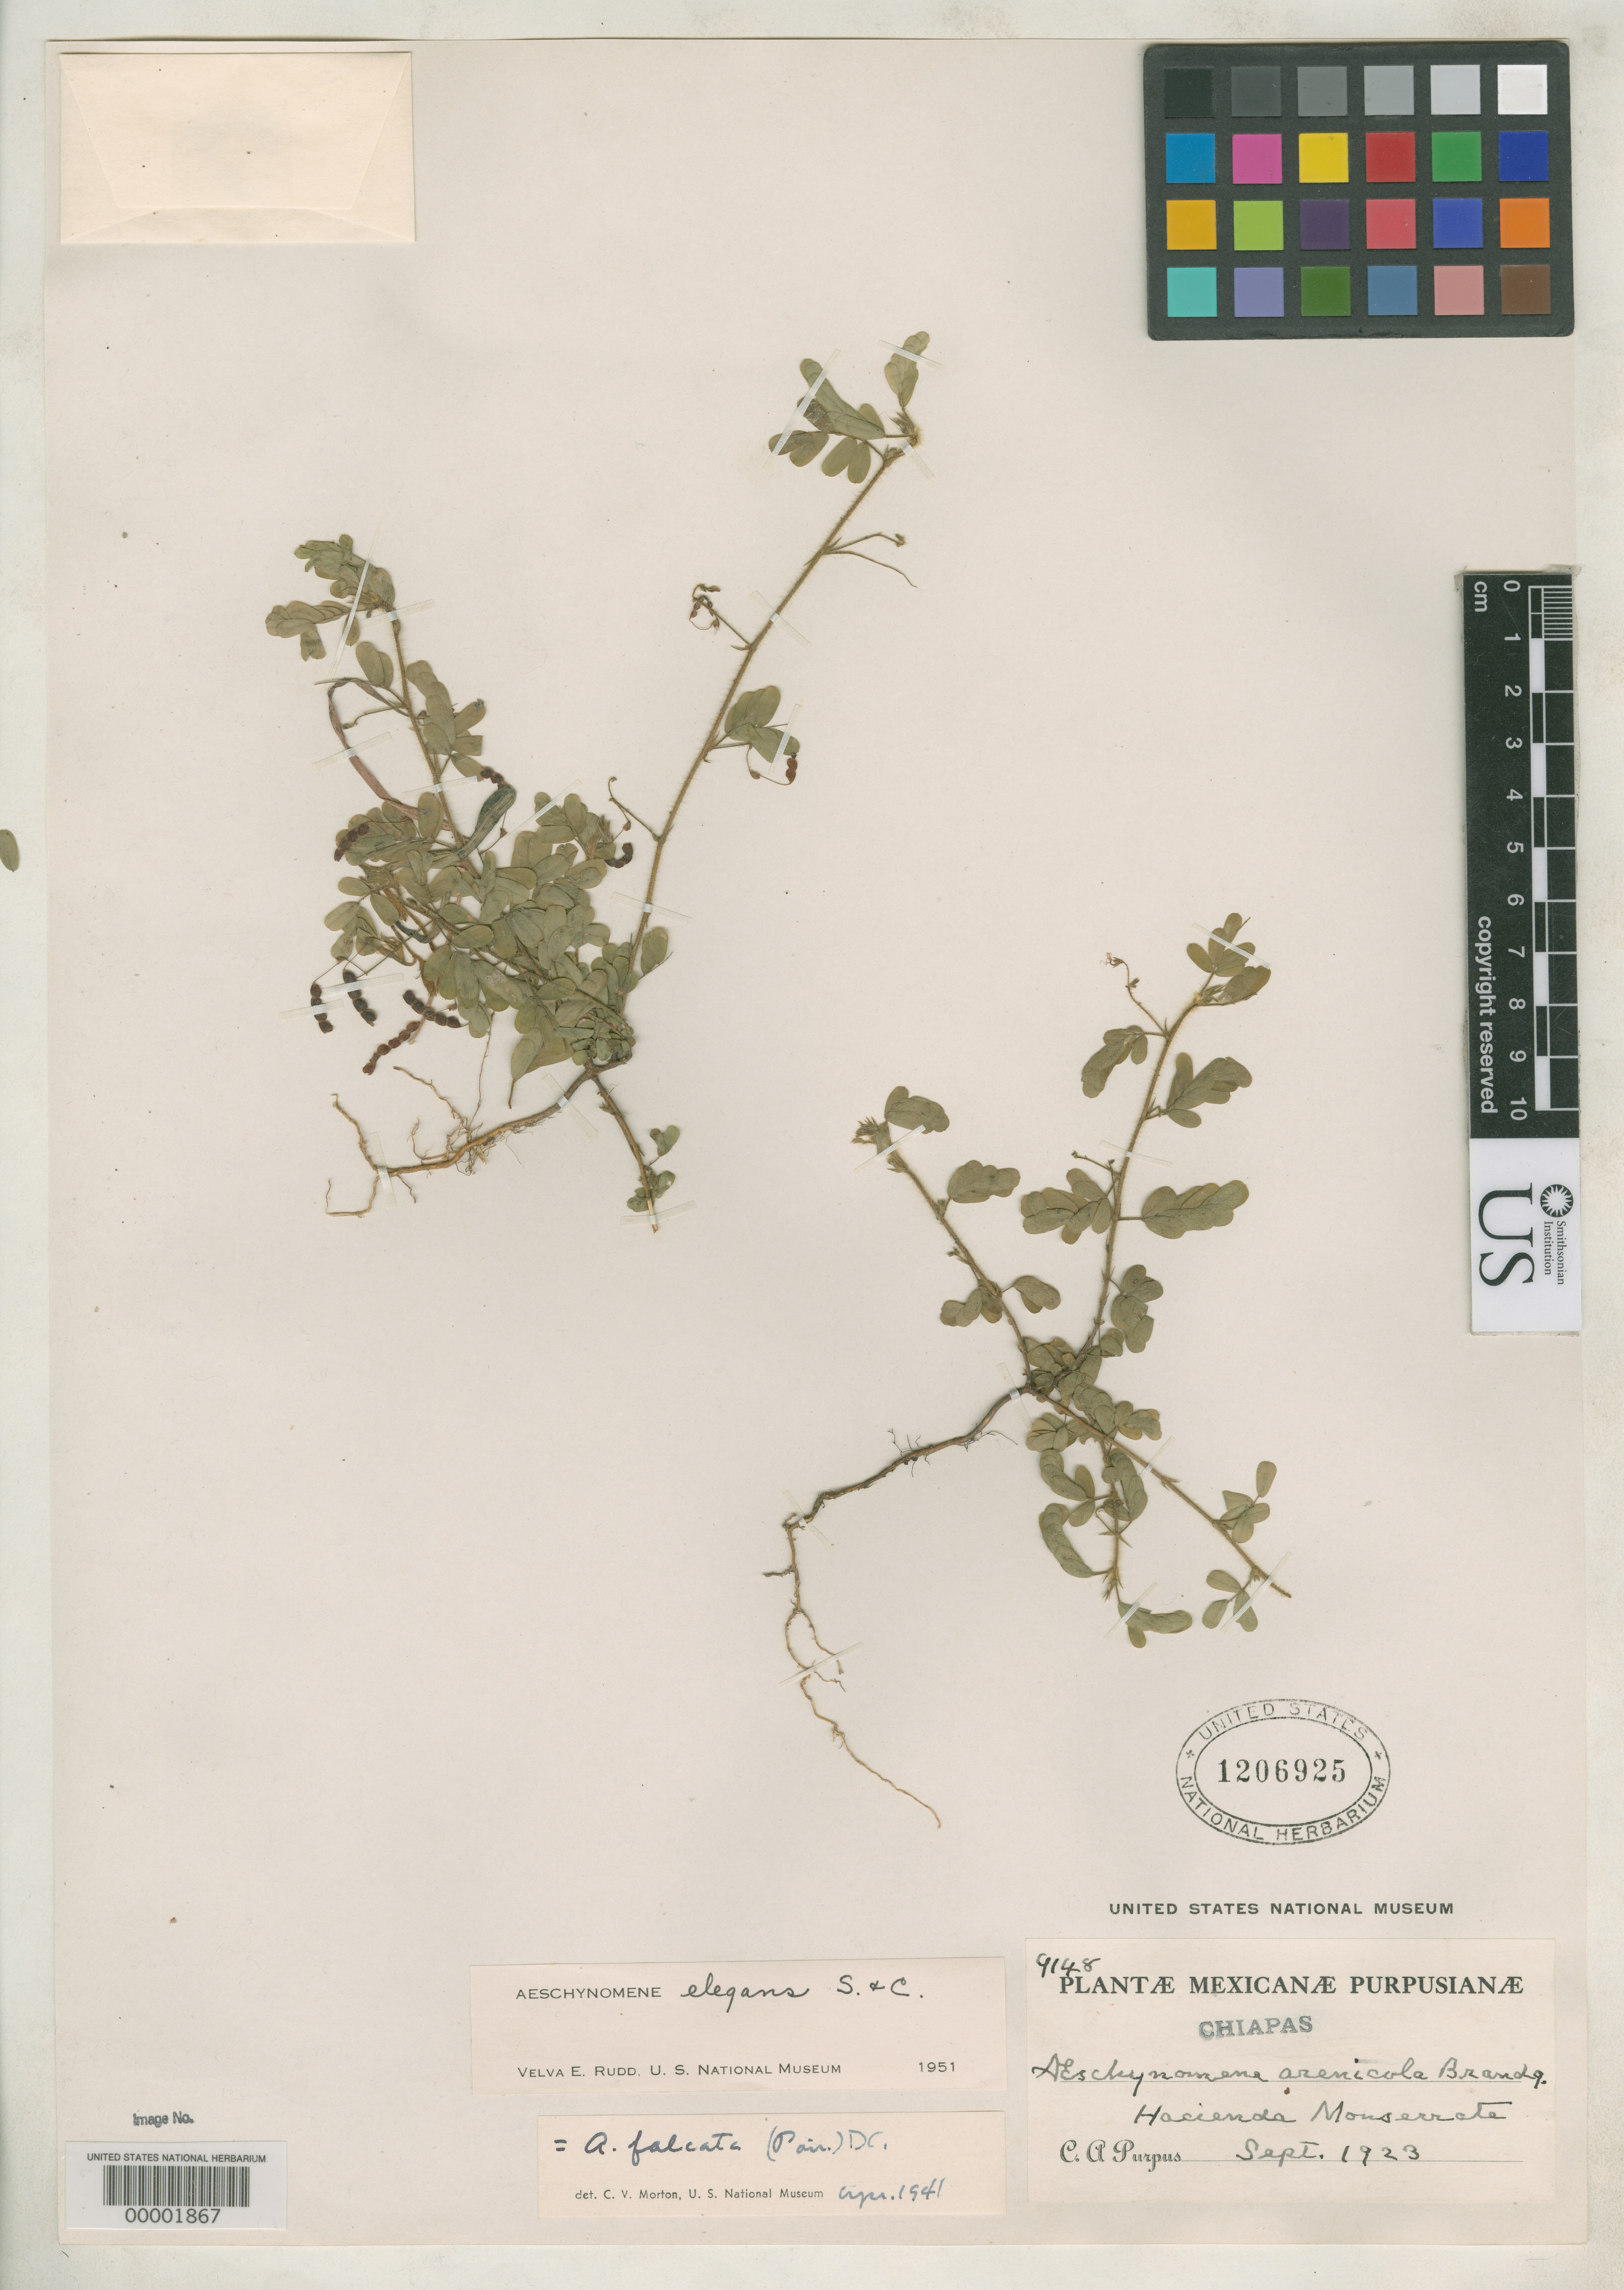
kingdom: Plantae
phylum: Tracheophyta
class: Magnoliopsida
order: Fabales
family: Fabaceae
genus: Aeschynomene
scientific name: Aeschynomene arenicola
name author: Brandegee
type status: Isotype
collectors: C. A. Purpus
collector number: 9148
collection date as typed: Sep 1923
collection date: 1923-09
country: Mexico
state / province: Chiapas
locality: Hacienda Monserrate.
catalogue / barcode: US 1206925